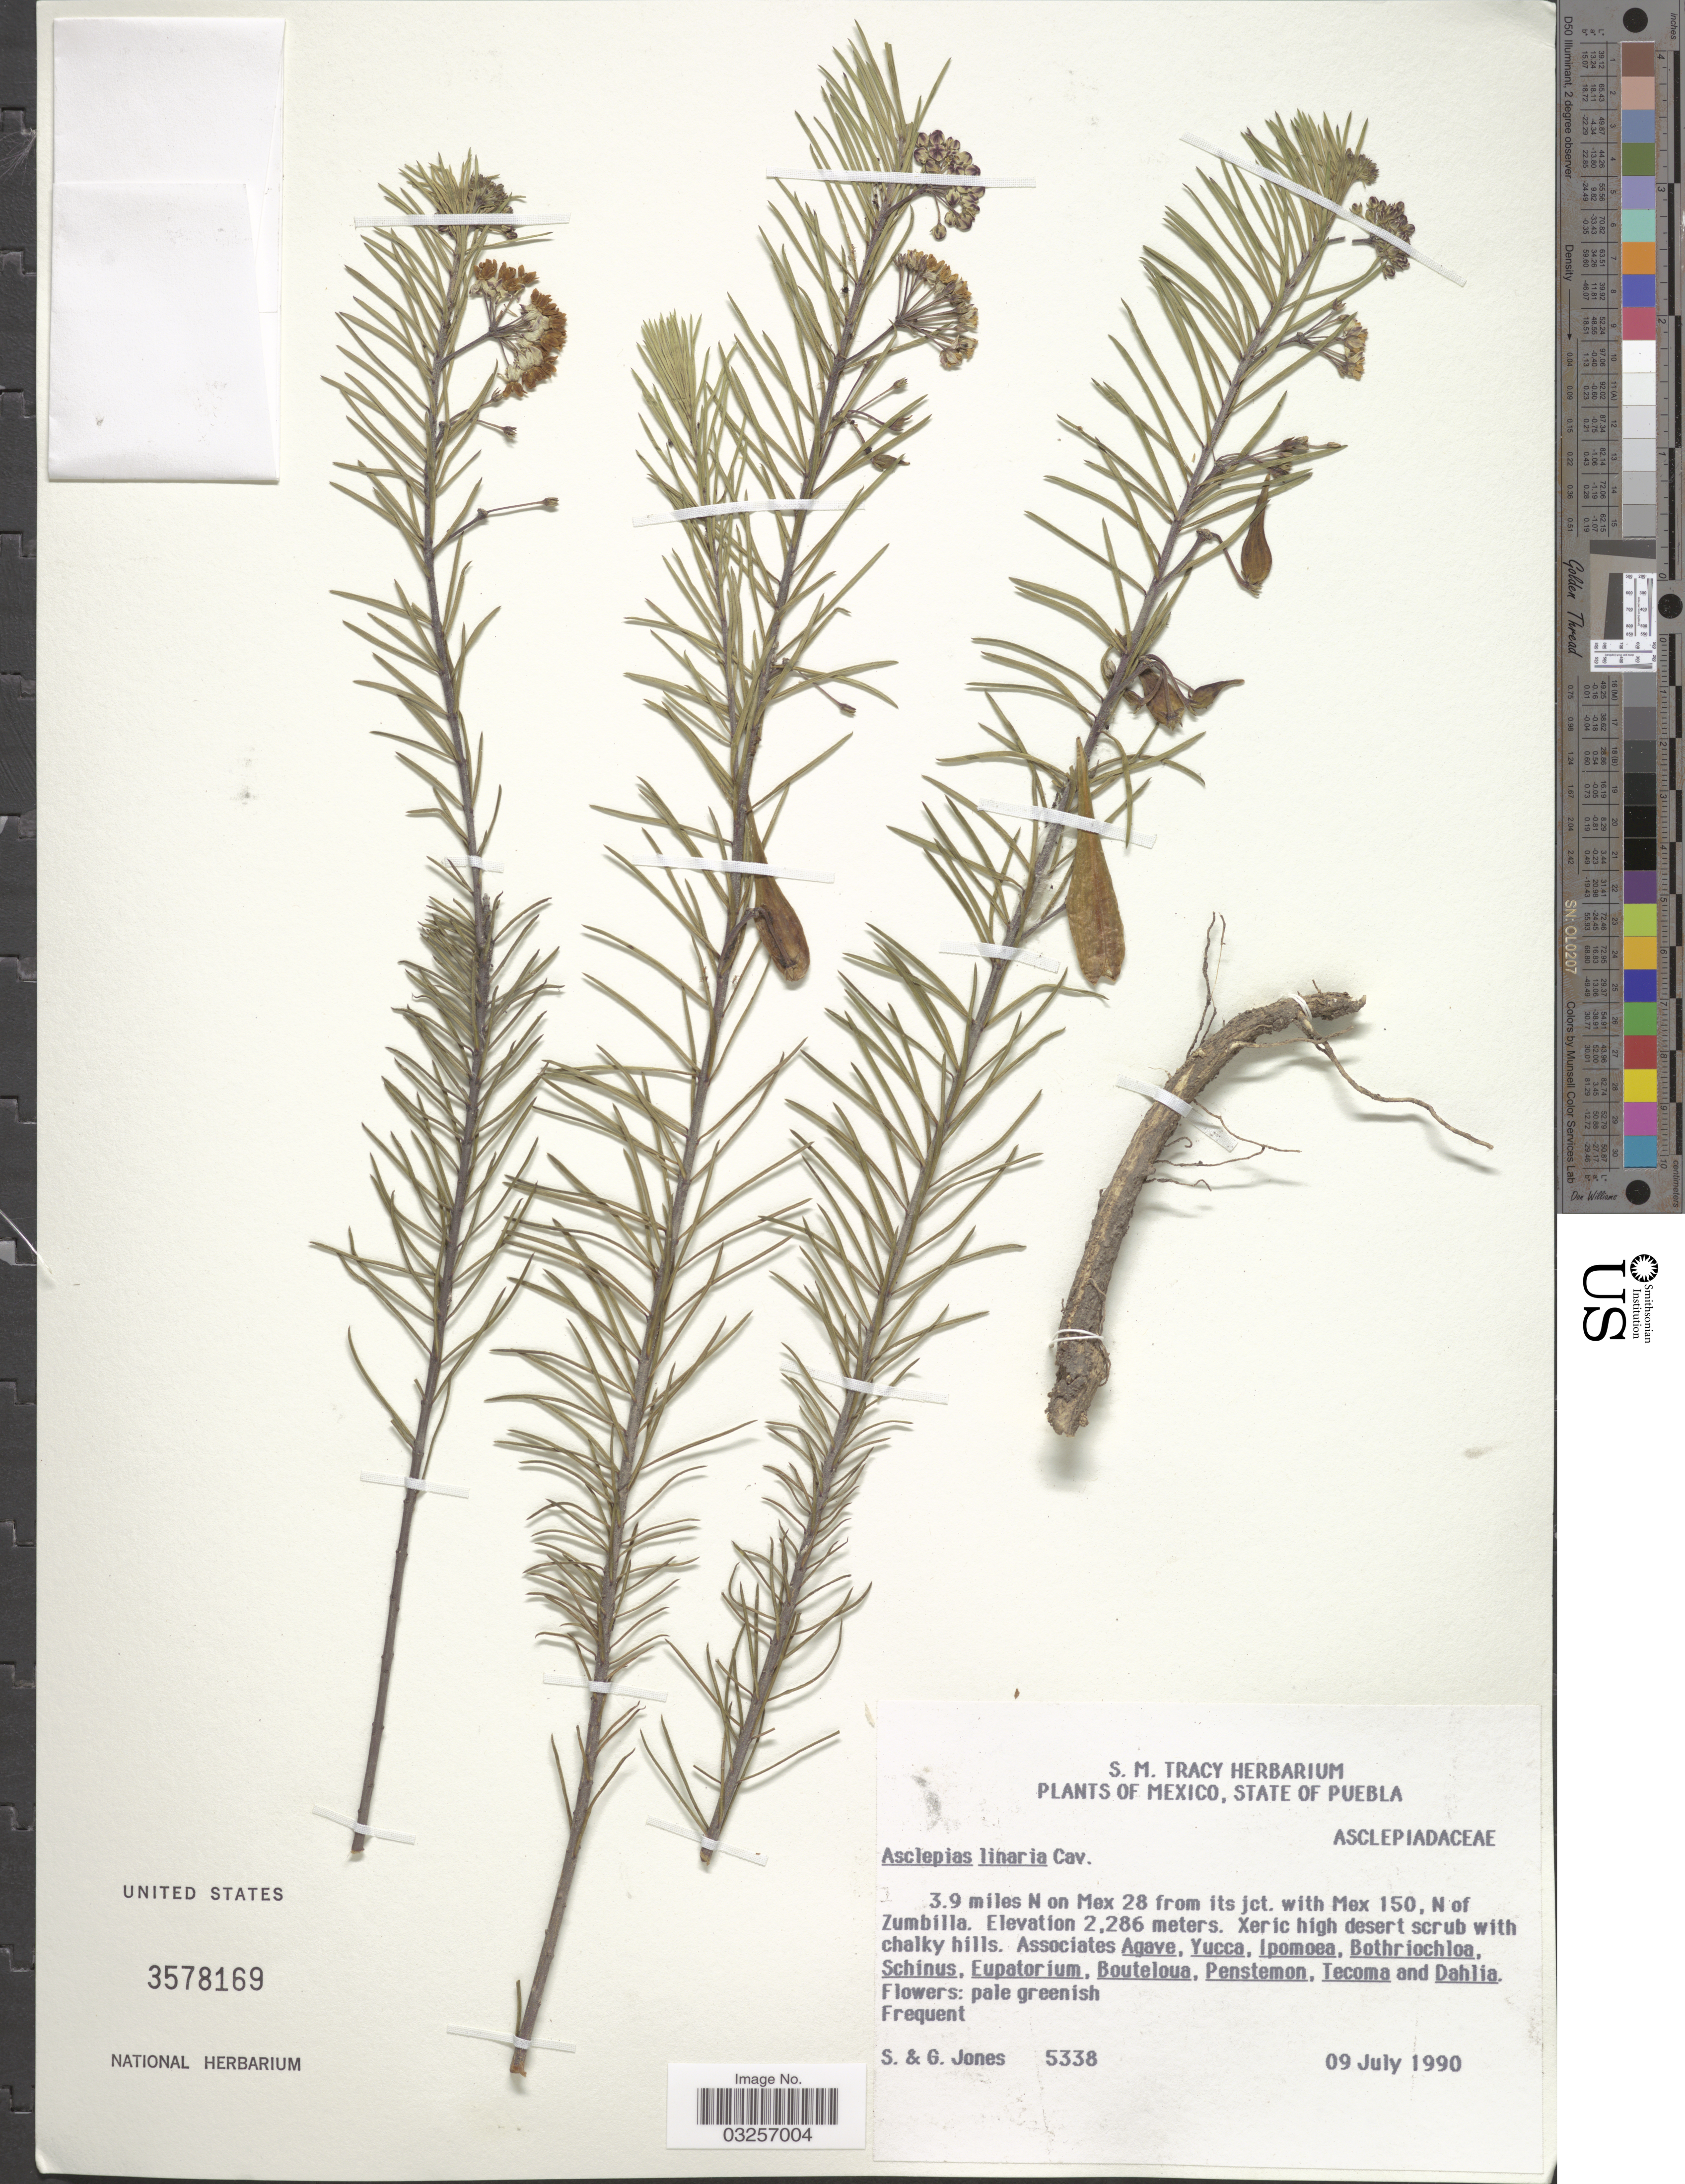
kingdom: Plantae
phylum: Tracheophyta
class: Magnoliopsida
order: Gentianales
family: Apocynaceae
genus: Asclepias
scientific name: Asclepias linaria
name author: Cav.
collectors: S. Jones & G. Jones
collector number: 5338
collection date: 1990-07-09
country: Mexico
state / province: Puebla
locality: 3.9 miles N on Mex 28 from its jct. with Mex 150, N of Zumbilla.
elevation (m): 2286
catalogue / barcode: US 3578169